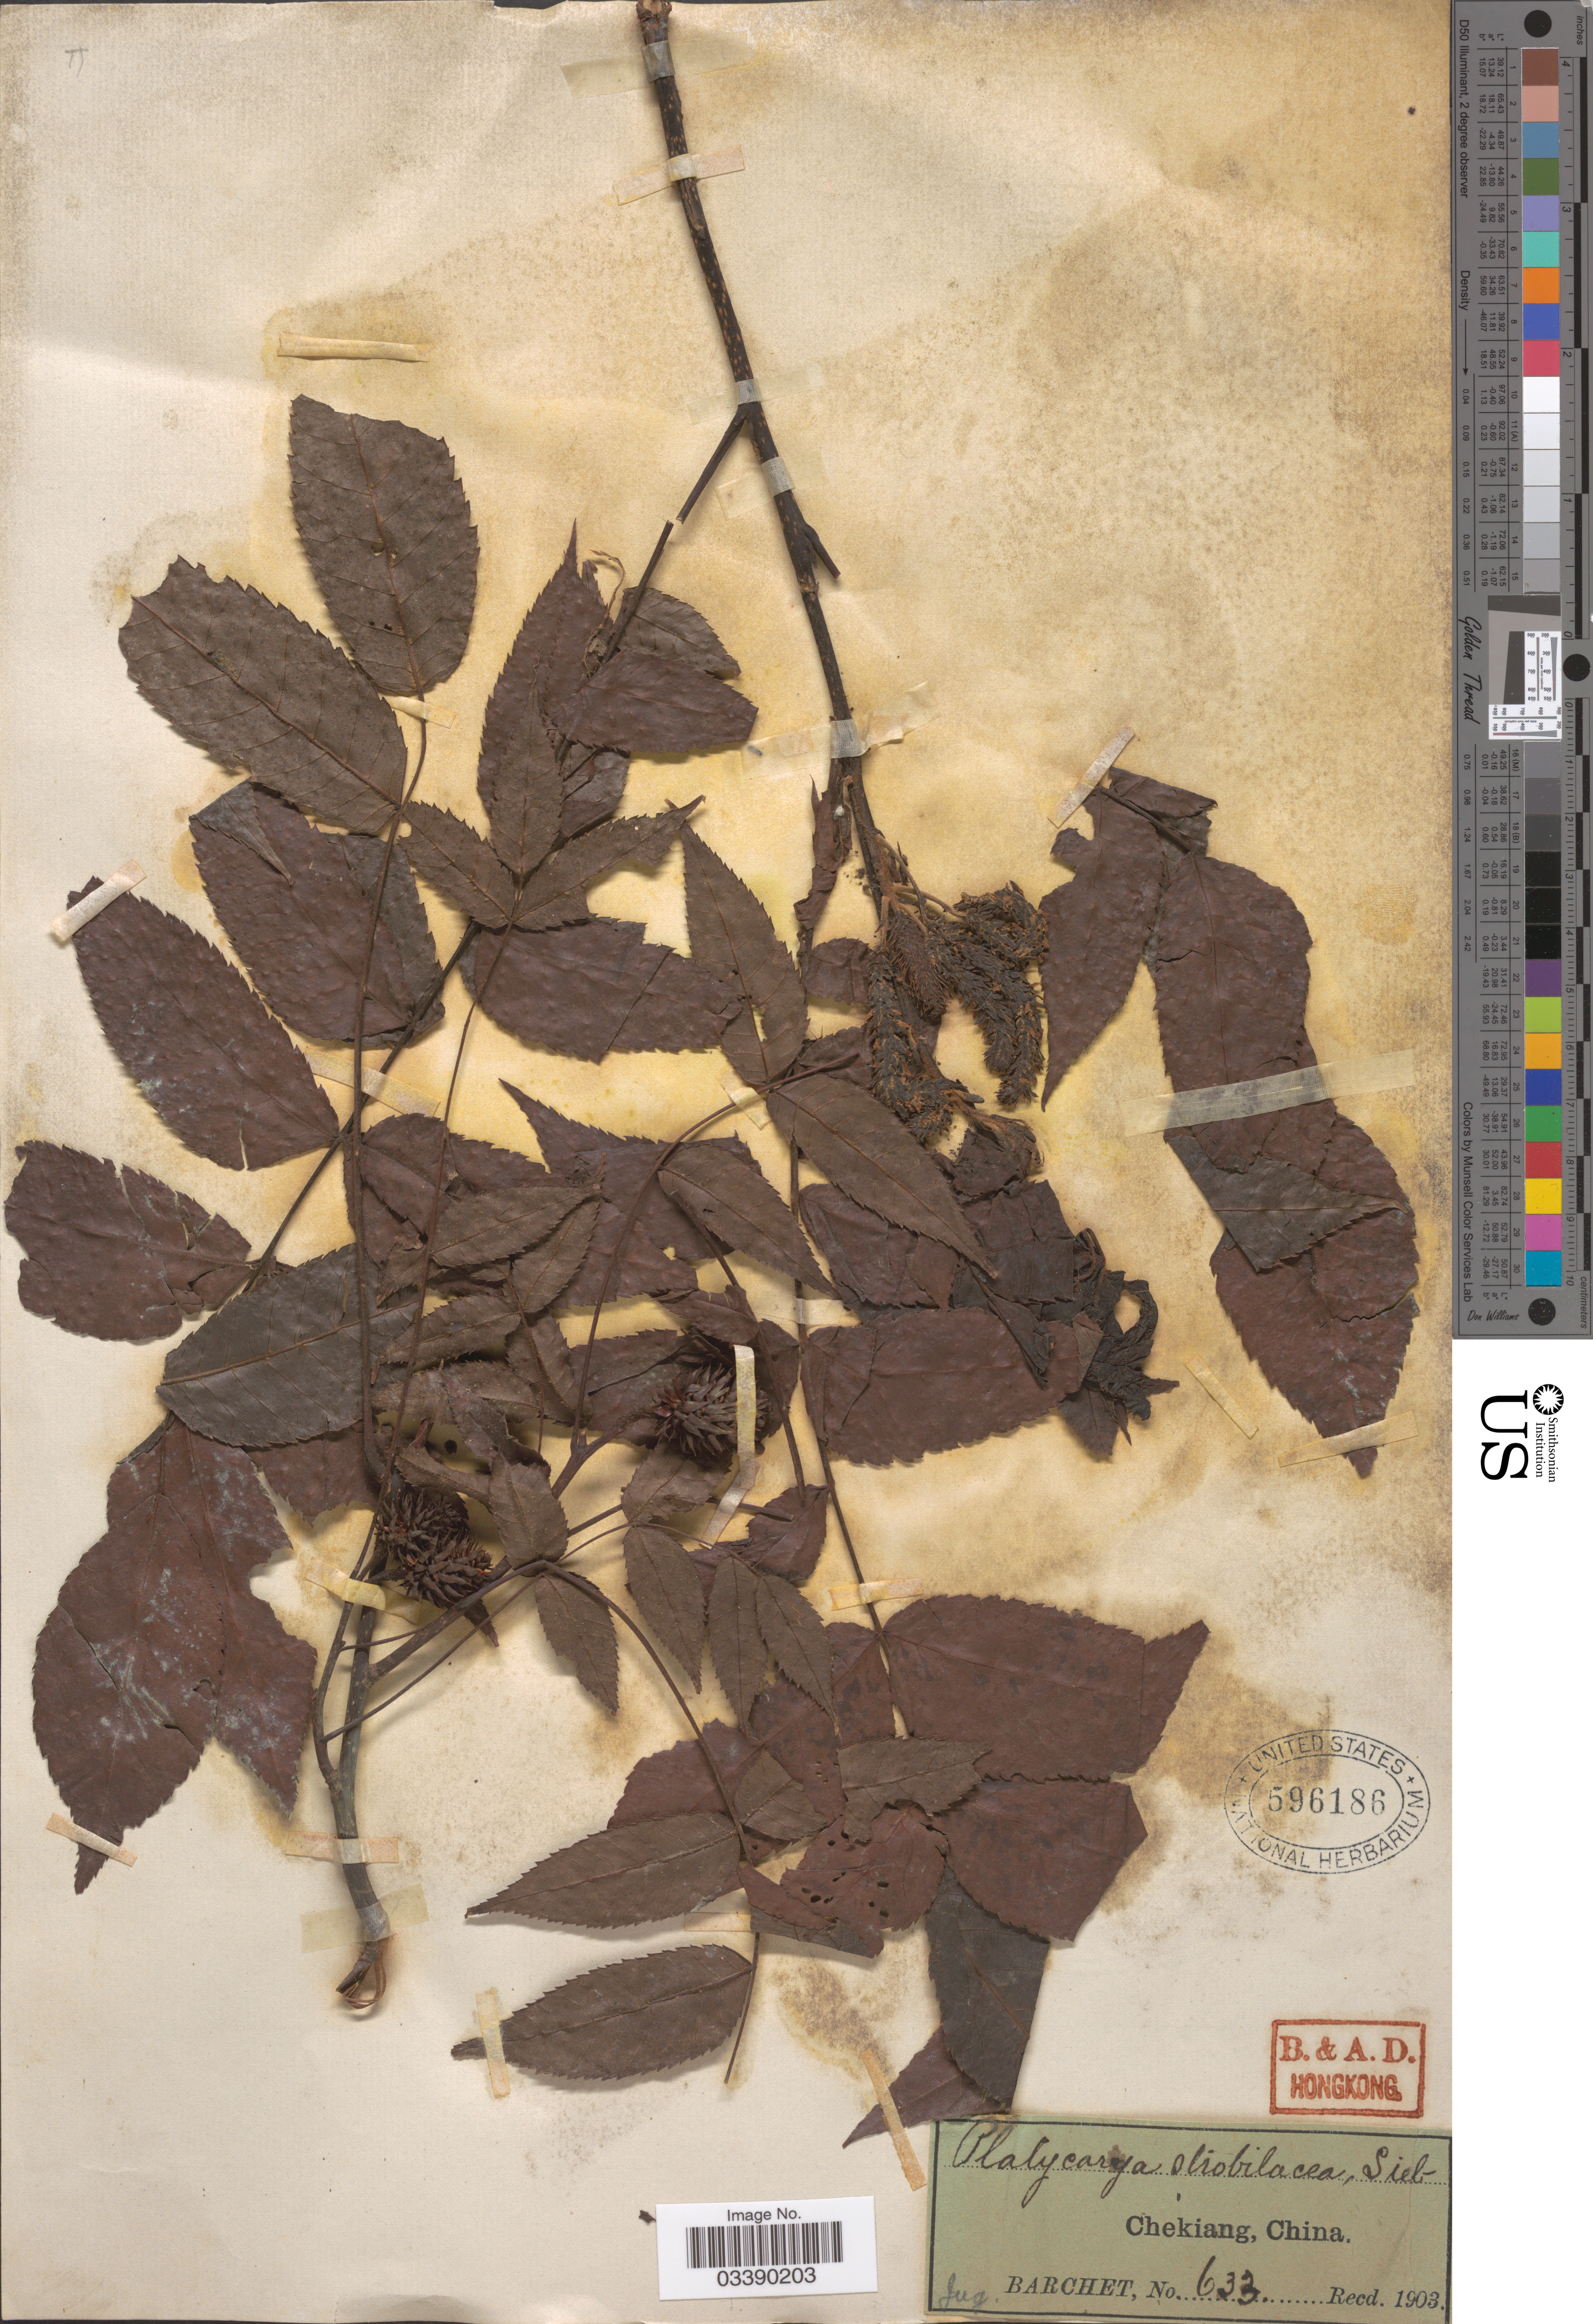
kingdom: Plantae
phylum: Tracheophyta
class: Magnoliopsida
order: Fagales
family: Juglandaceae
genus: Platycarya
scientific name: Platycarya strobilacea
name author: Siebold & Zucc.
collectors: Barchet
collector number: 633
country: China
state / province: Zhejiang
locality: Chekiang.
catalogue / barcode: US 596186